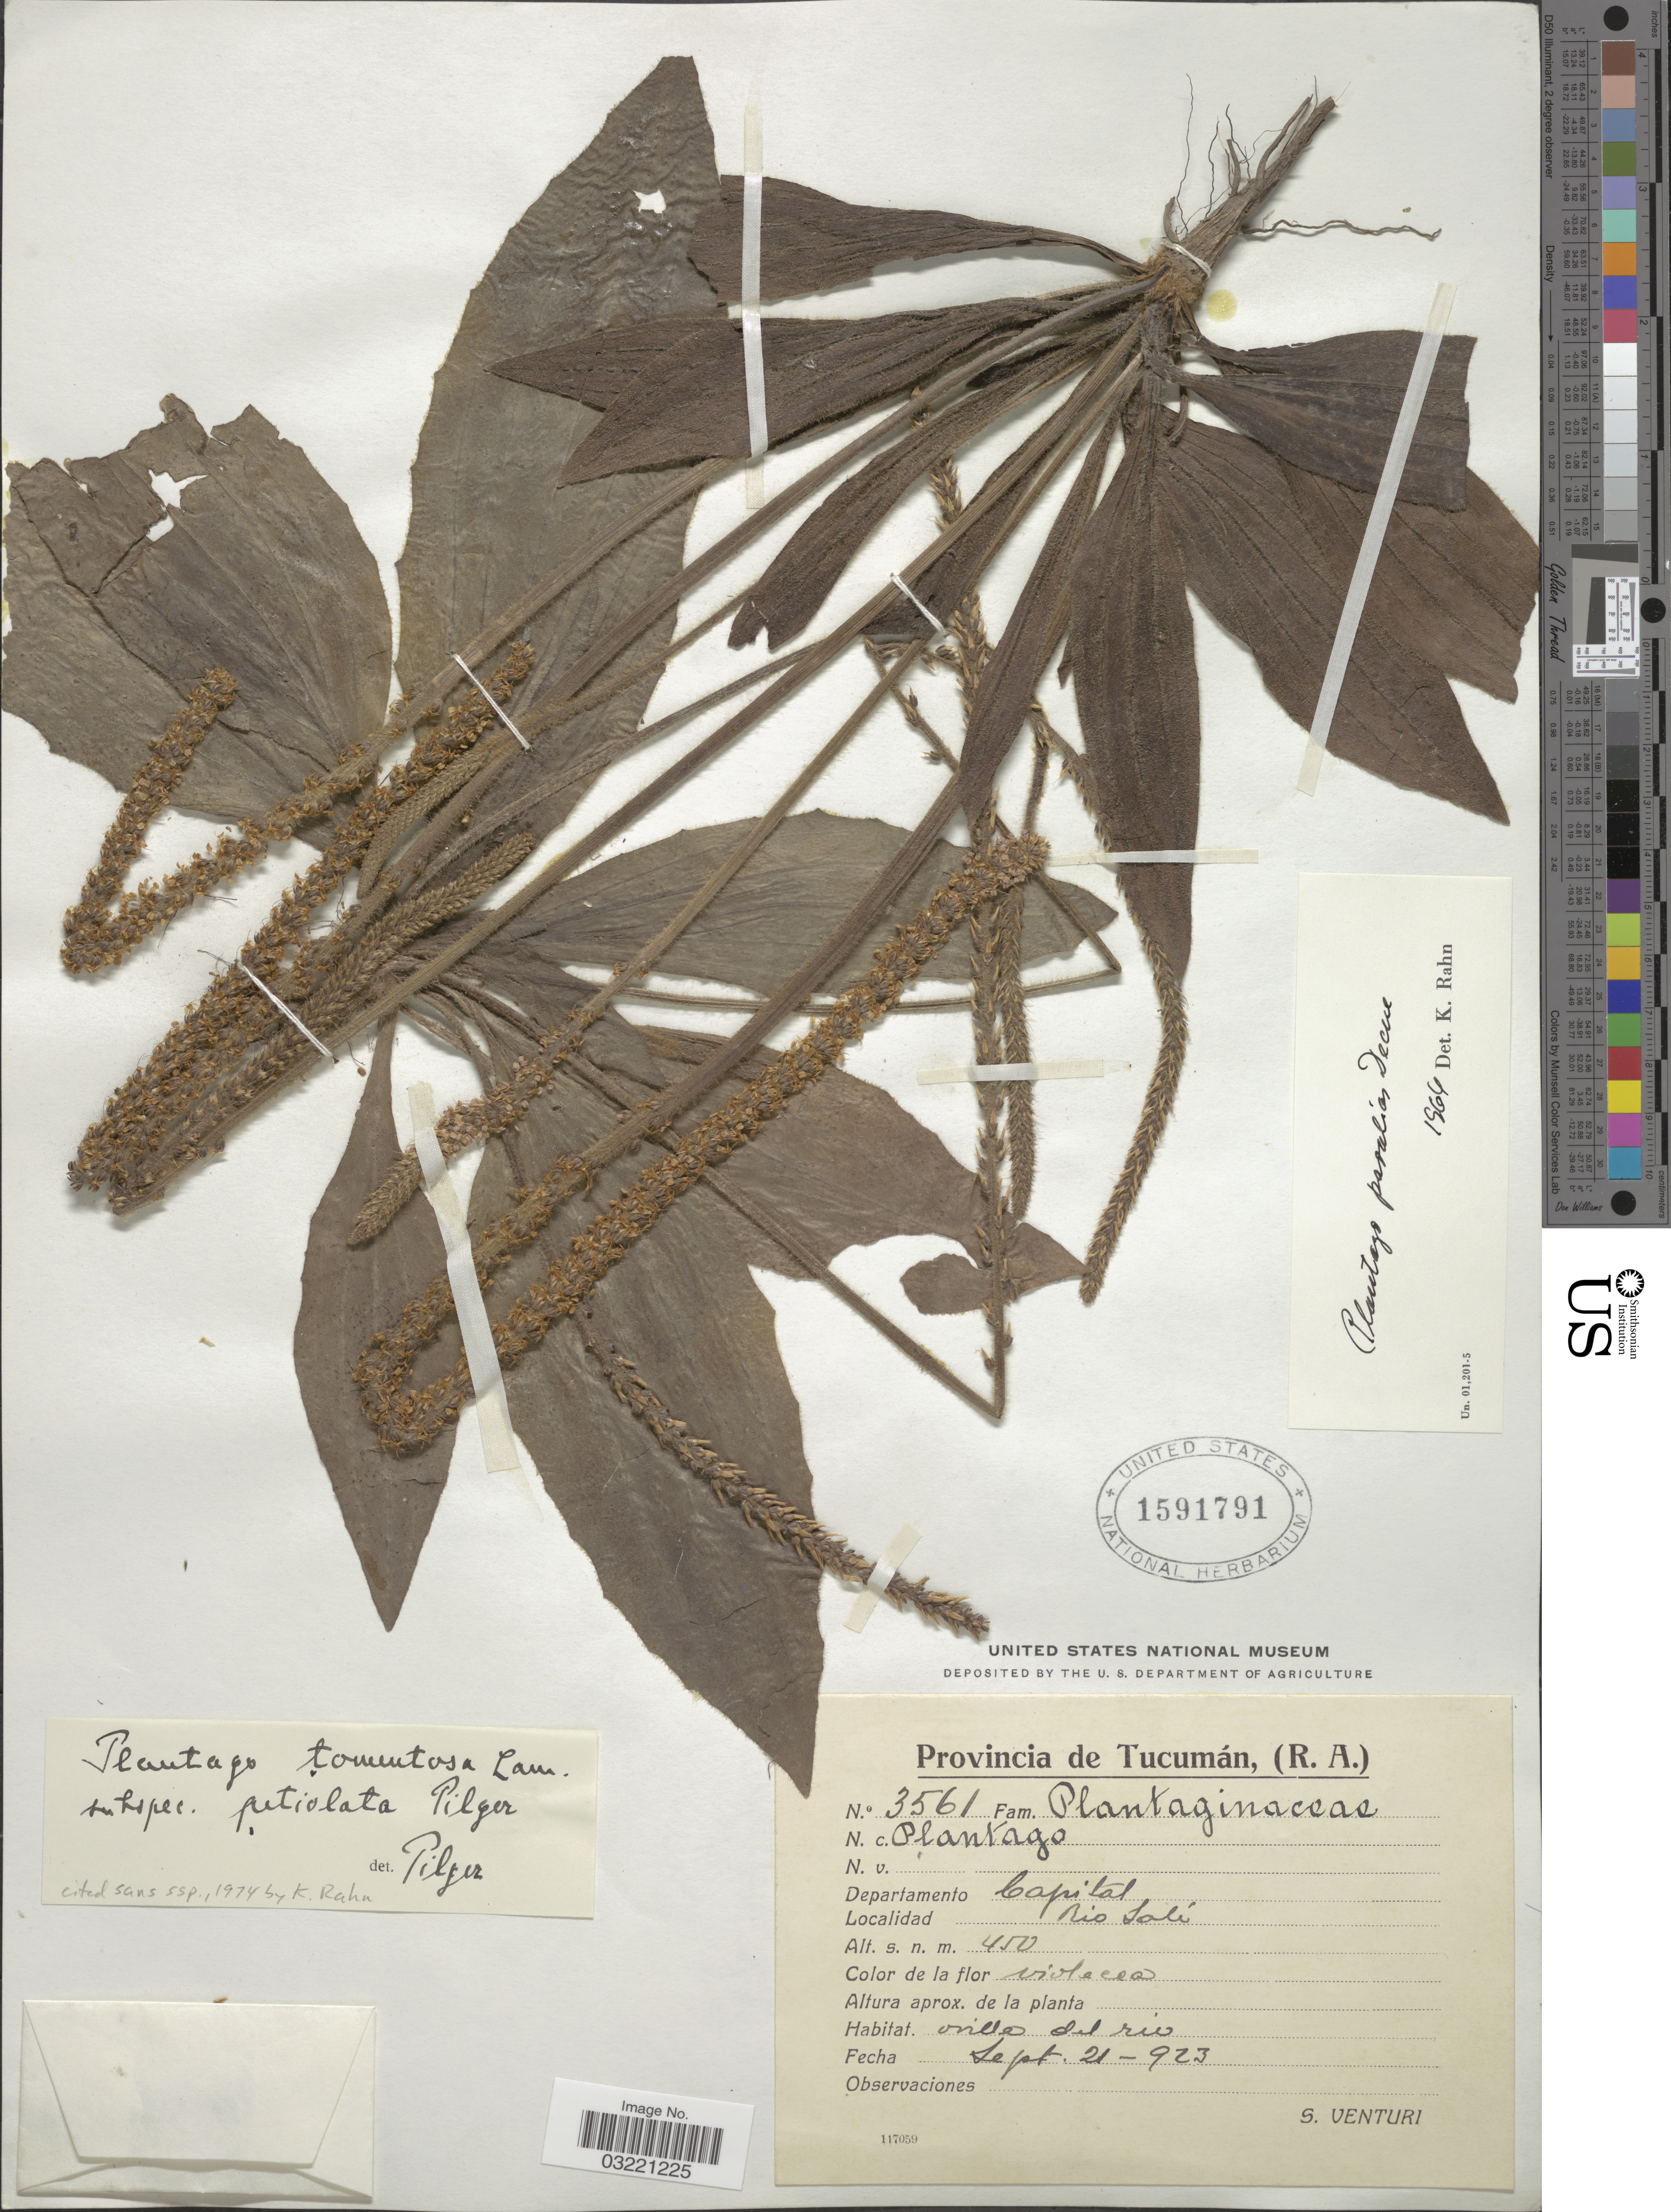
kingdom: Plantae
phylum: Tracheophyta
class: Magnoliopsida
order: Lamiales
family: Plantaginaceae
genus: Plantago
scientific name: Plantago tomentosa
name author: Lam.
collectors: S. Venturi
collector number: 3561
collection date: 1923-09-21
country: Argentina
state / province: Tucuman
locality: Departamento Capital. Rio Salí.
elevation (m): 450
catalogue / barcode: US 1591791